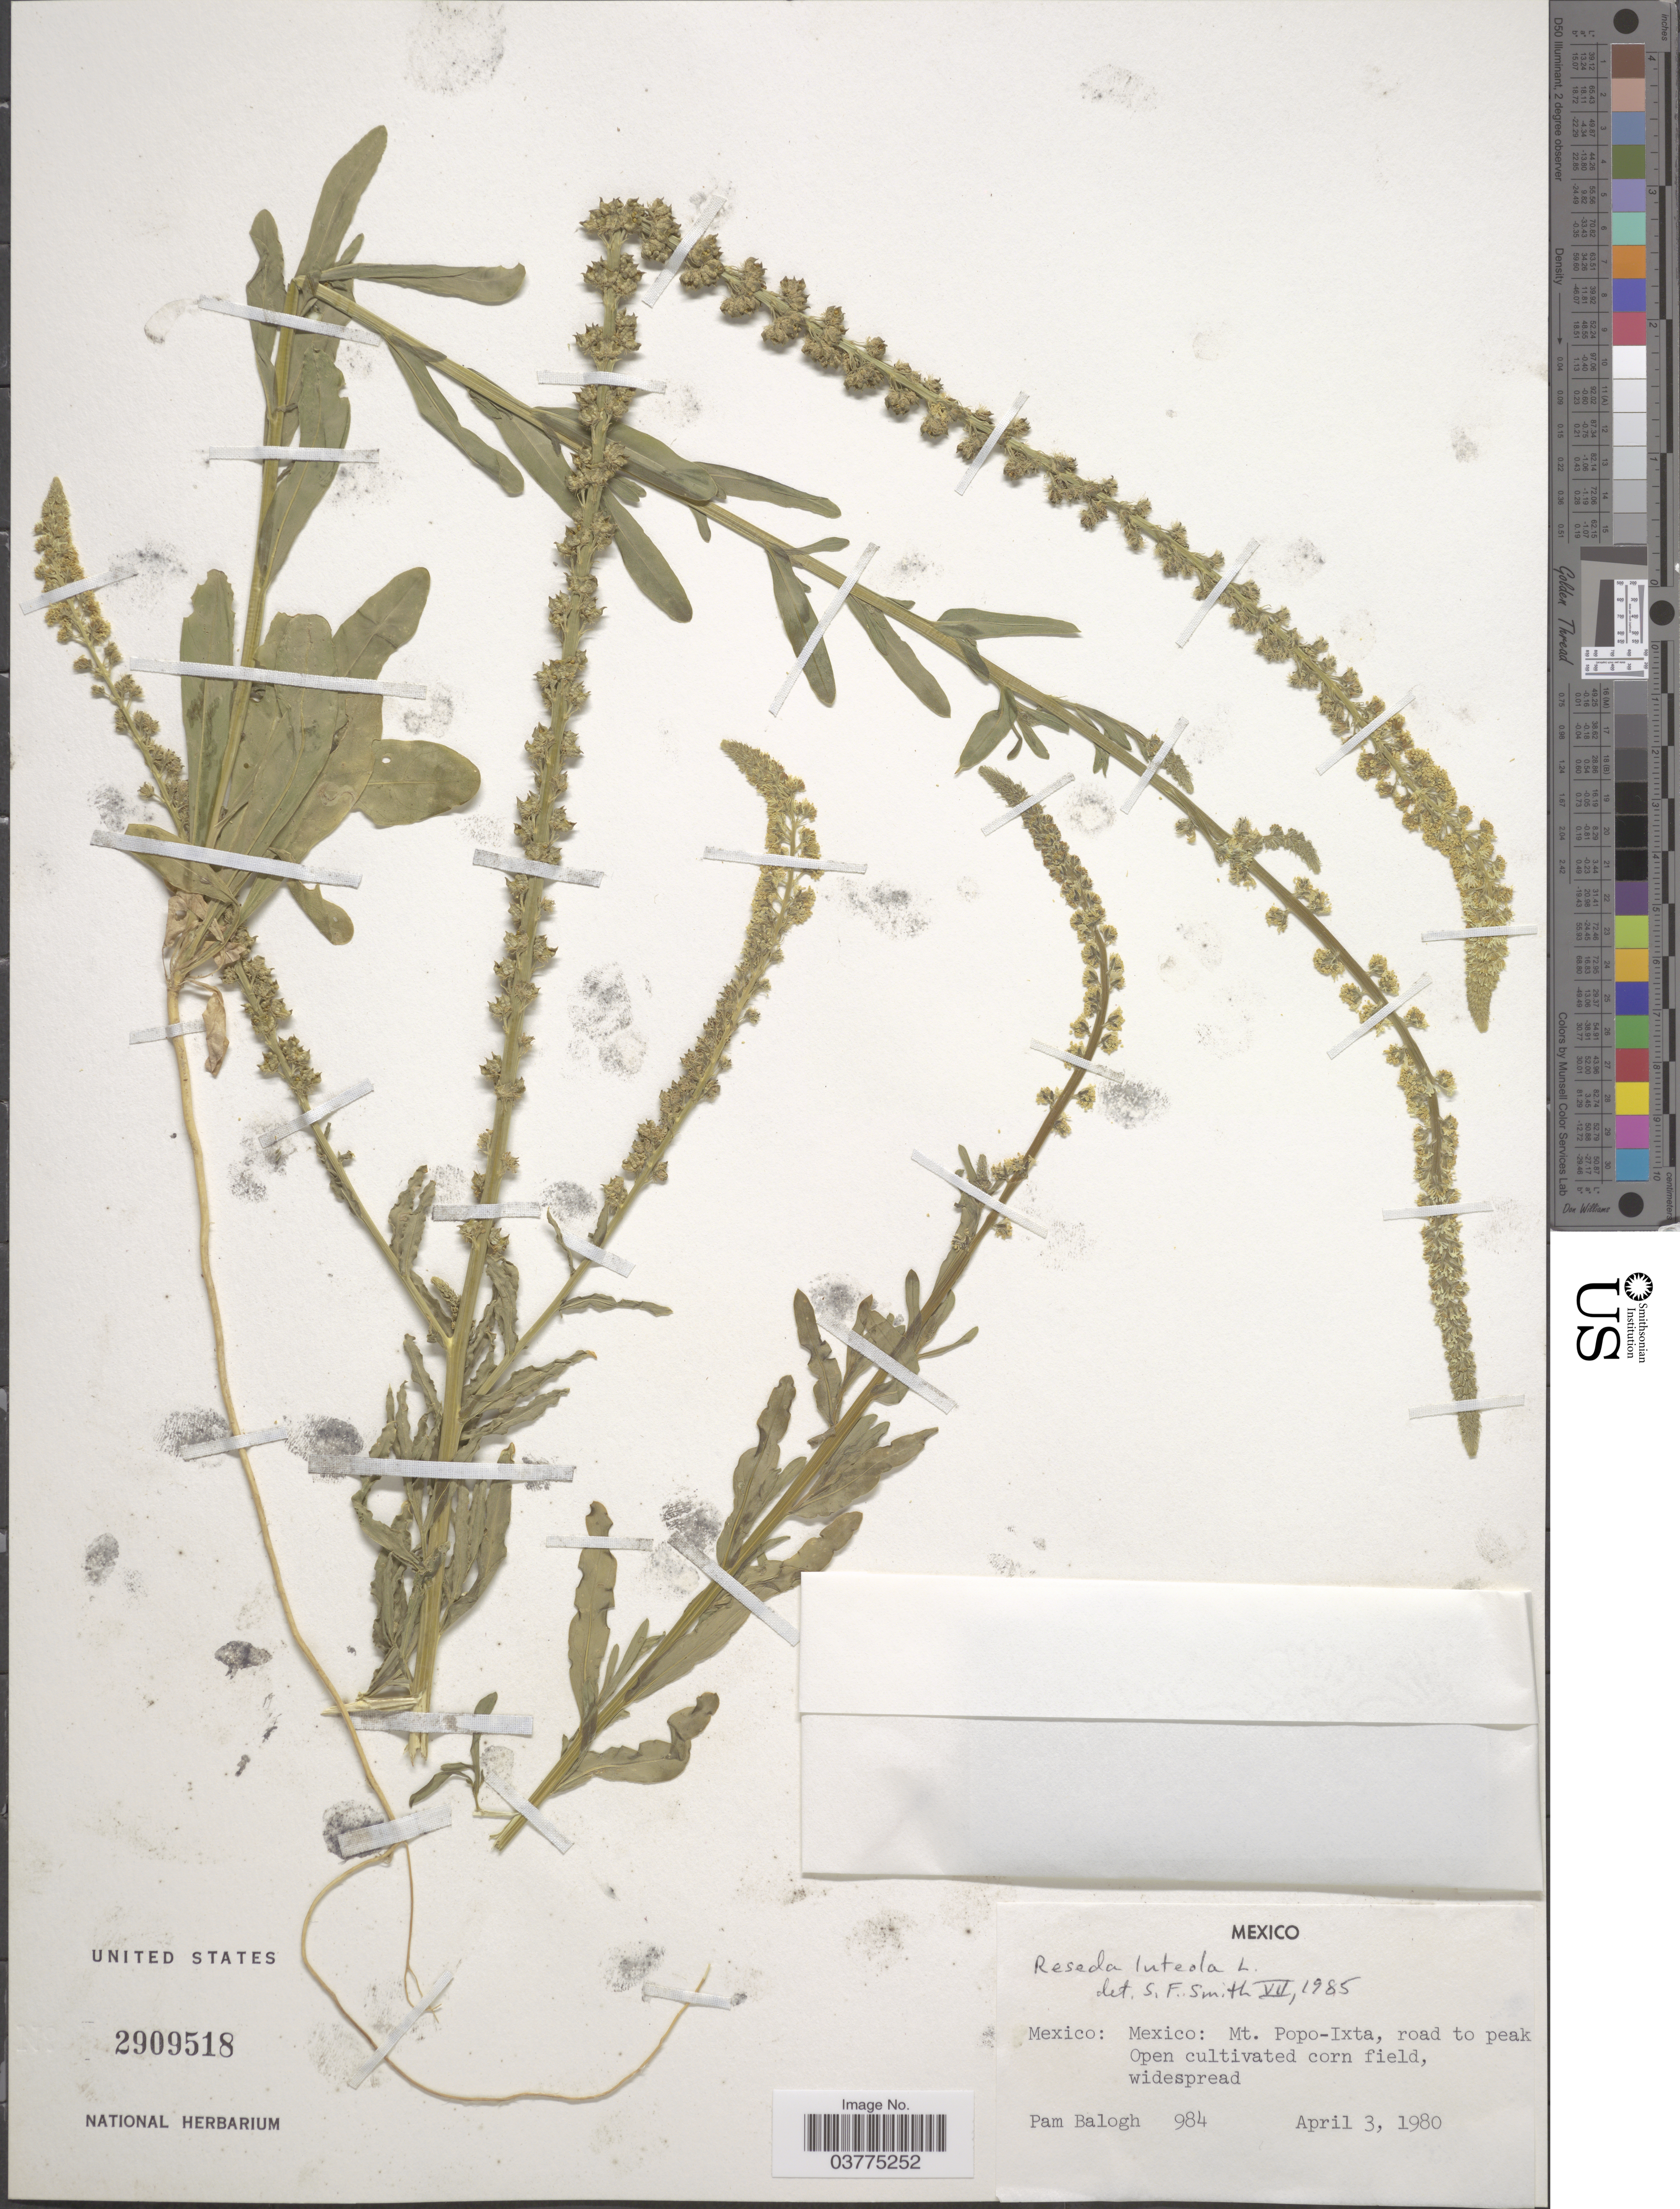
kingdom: Plantae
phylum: Tracheophyta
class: Magnoliopsida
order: Brassicales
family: Resedaceae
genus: Reseda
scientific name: Reseda luteola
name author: L.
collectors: P. Balogh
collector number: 984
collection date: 1980-04-03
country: Mexico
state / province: México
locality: Mt. Popo-Ixta.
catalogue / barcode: US 2909518